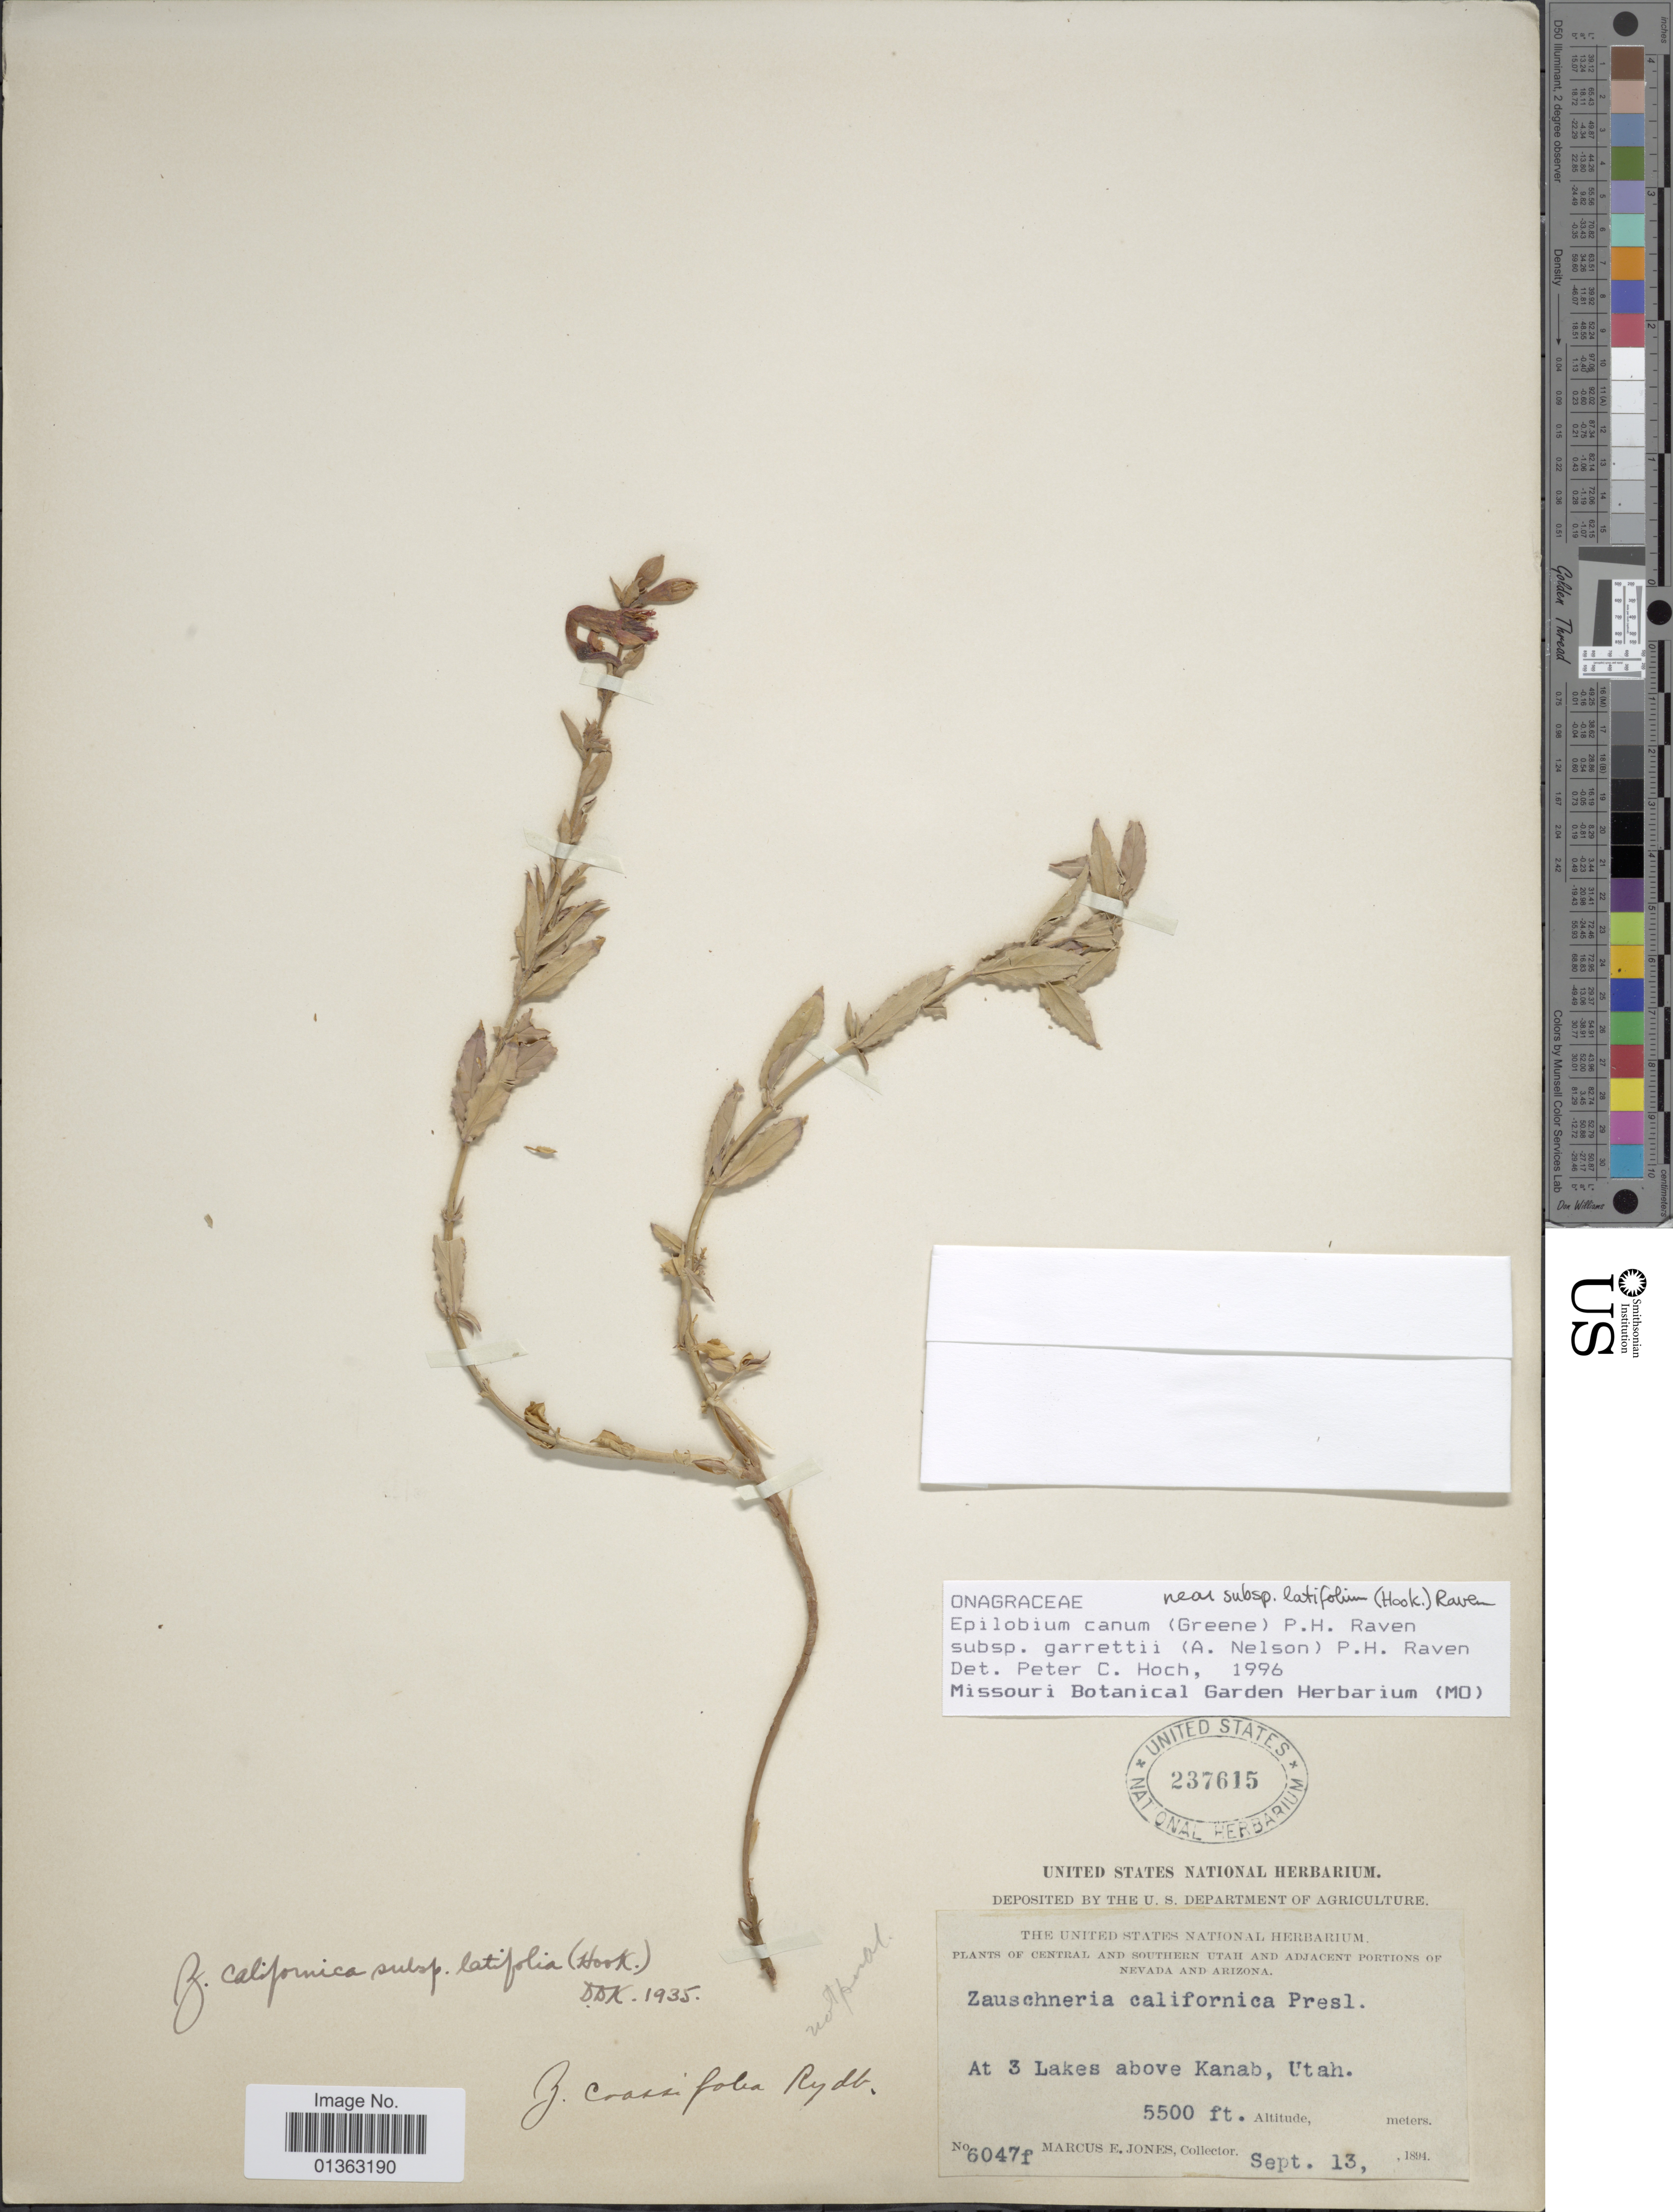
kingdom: Plantae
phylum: Tracheophyta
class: Magnoliopsida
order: Myrtales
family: Onagraceae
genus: Epilobium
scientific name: Epilobium canum subsp. garrettii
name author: (A. Nelson) P.H. Raven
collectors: M. E. Jones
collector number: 6047f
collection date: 1894-09-13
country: United States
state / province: Utah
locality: Central and Southern Utah and adjacent Portions of Nevada and Arizona. At 3 Lakes above Kanab.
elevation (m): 1676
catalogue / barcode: US 237615